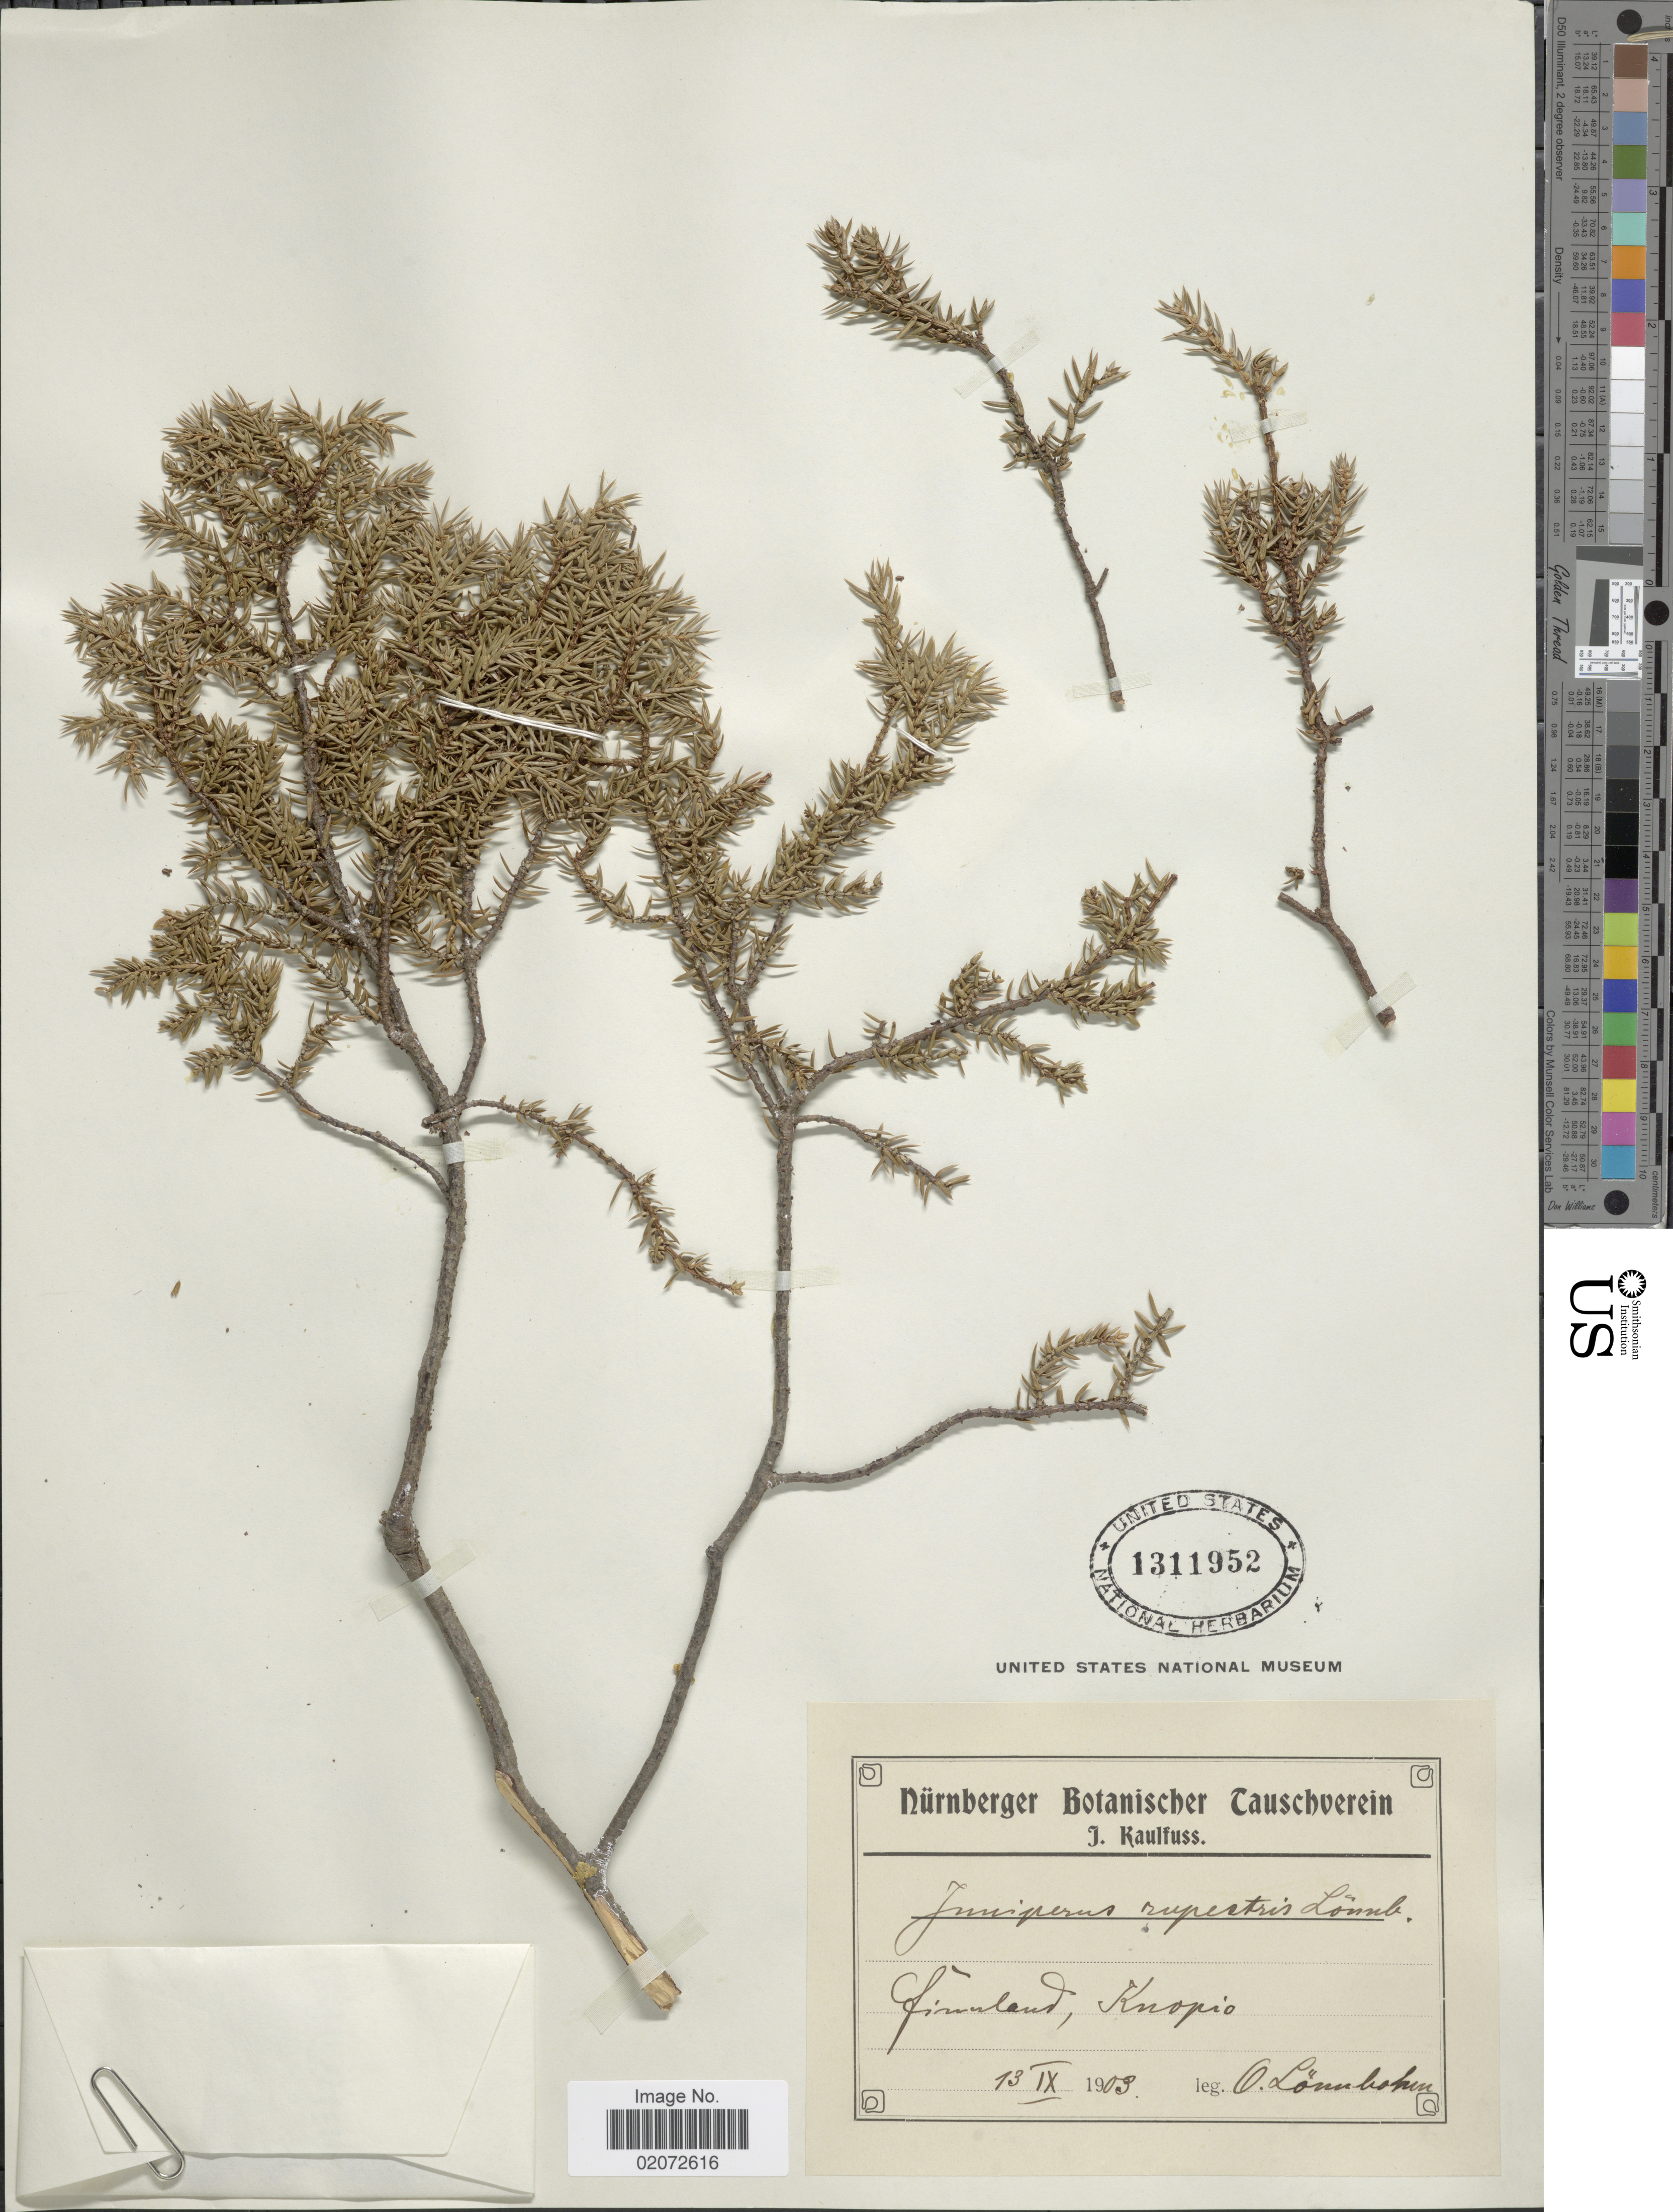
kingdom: Plantae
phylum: Tracheophyta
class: Pinopsida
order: Pinales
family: Cupressaceae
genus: Juniperus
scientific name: Juniperus rupestris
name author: Lönnb.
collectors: O. Lönnbohm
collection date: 1903-09-13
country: Finland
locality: Finnland, Knopio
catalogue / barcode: US 1311952